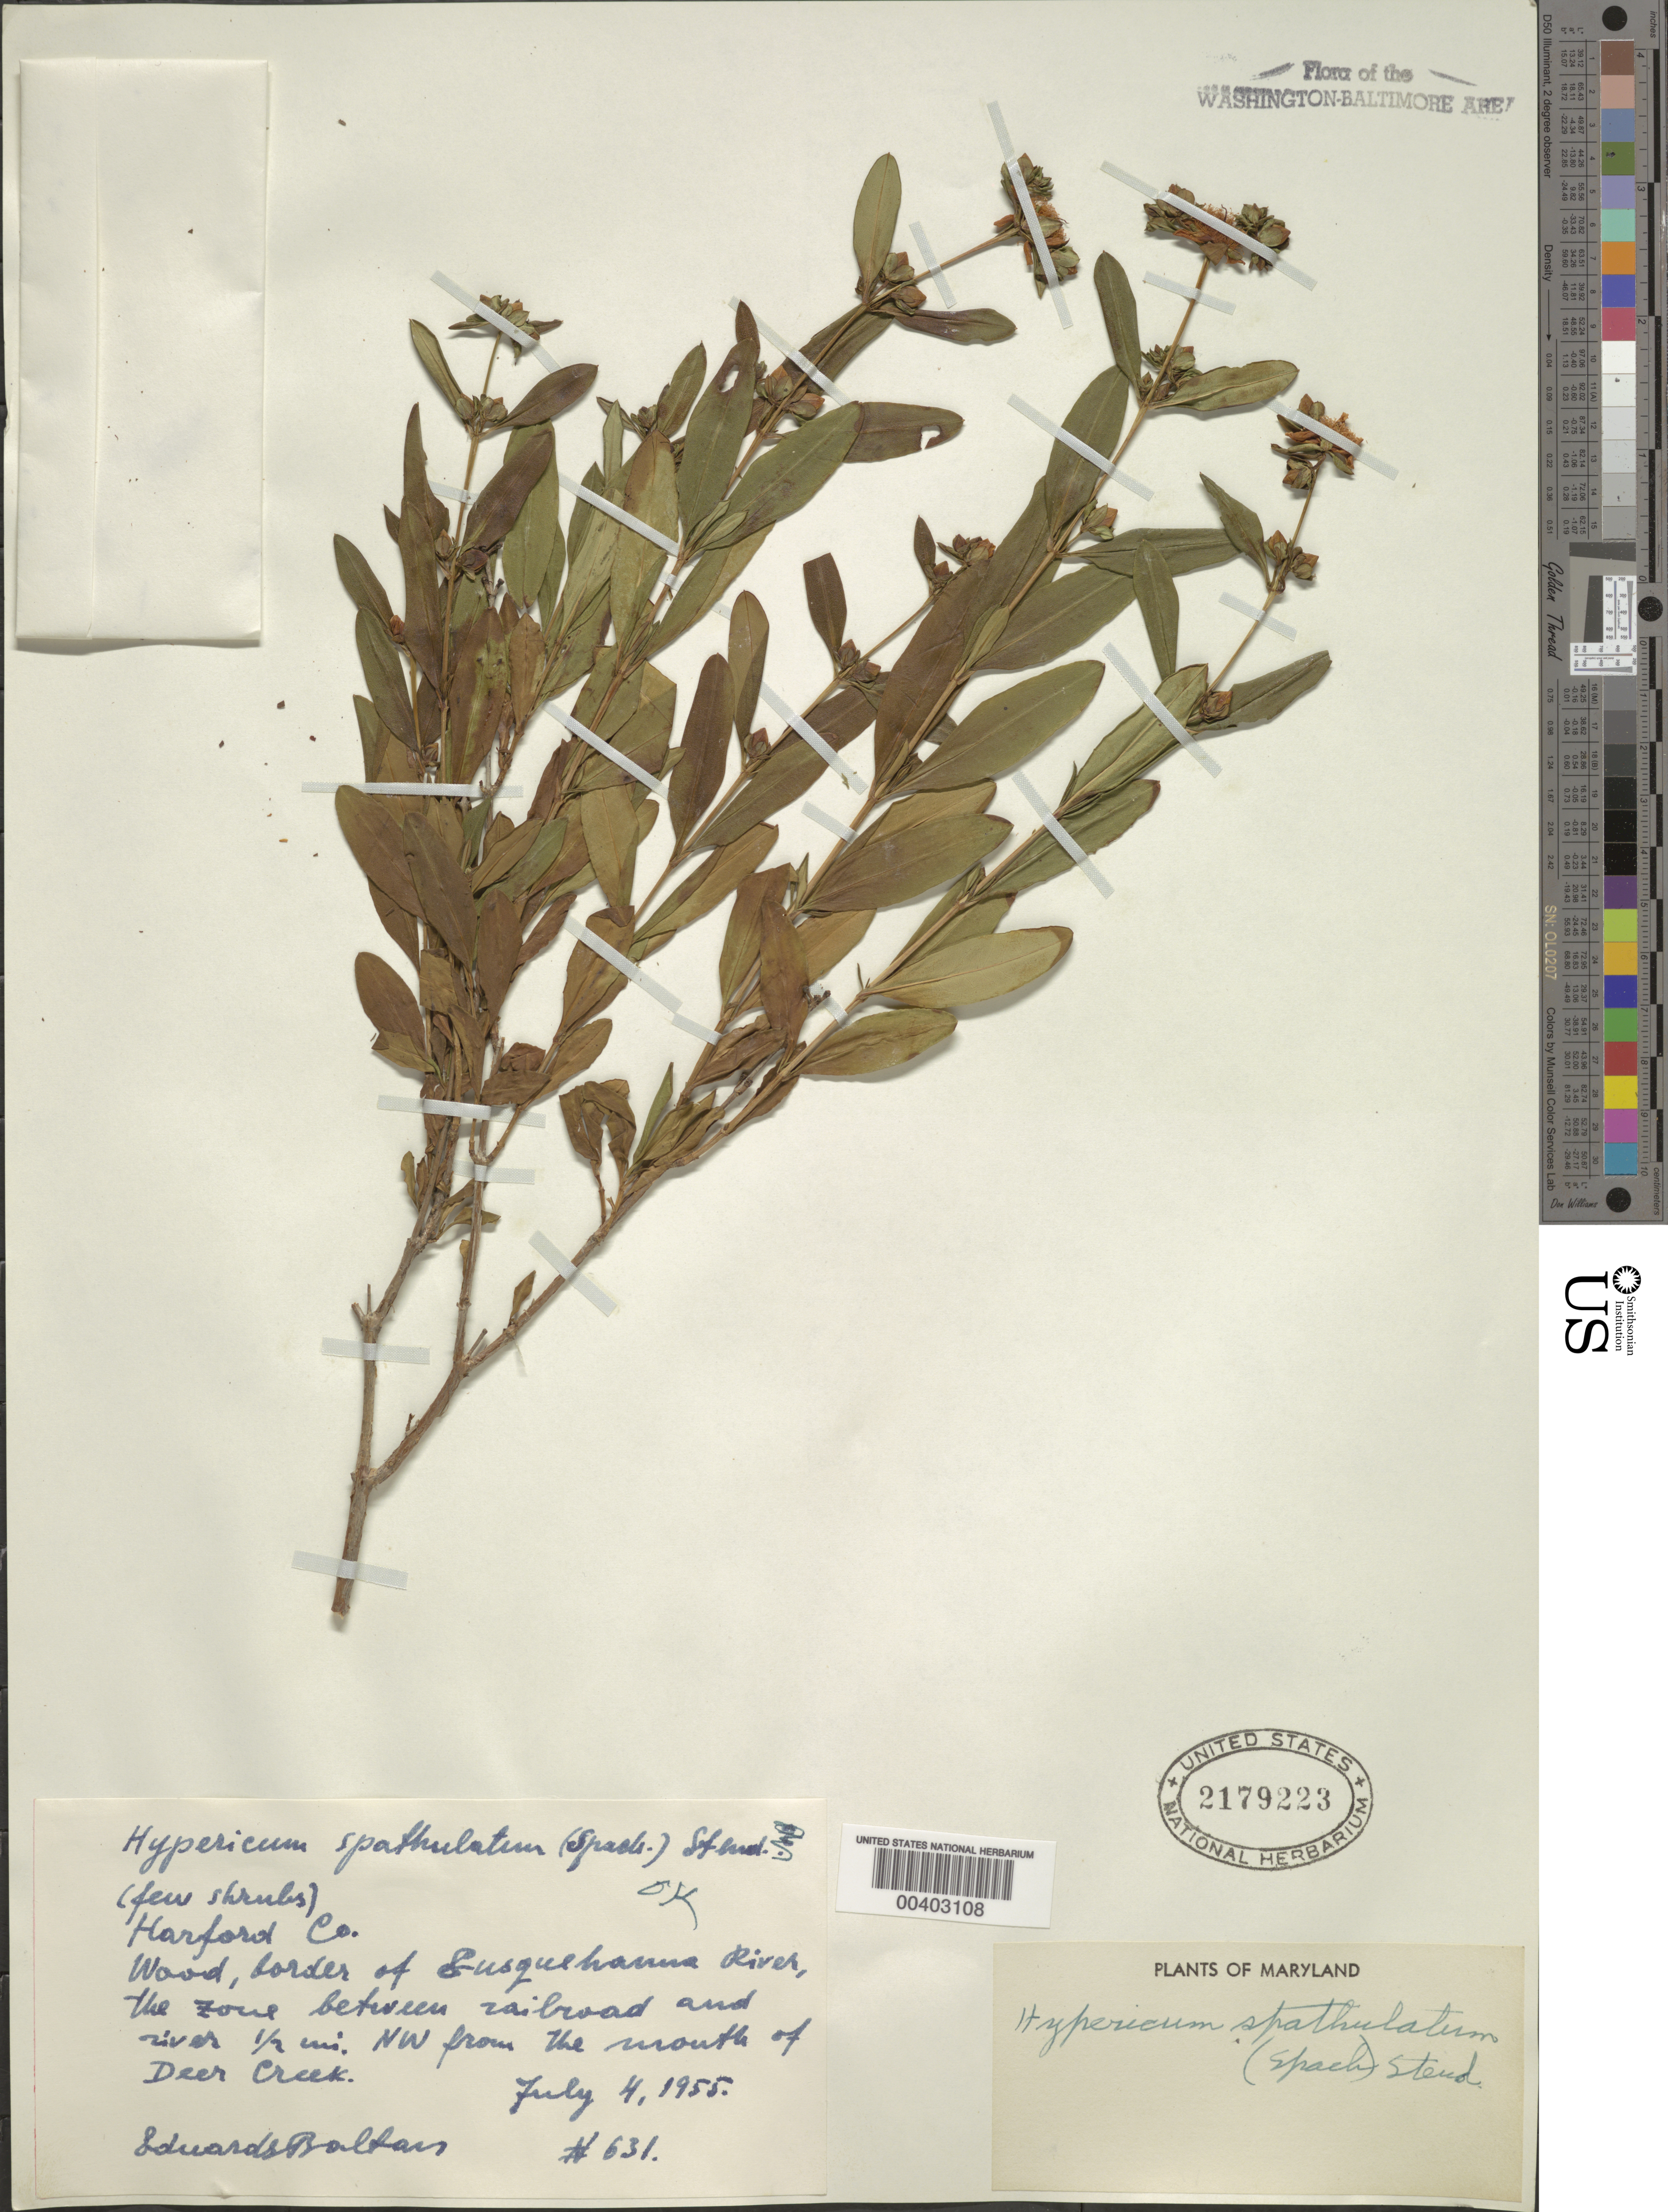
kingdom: Plantae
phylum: Tracheophyta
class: Magnoliopsida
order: Malpighiales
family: Hypericaceae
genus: Hypericum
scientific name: Hypericum prolificum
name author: L.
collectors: E. Baltars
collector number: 631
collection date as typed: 04 Jul 1955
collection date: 1955-07-04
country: United States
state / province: Maryland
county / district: Harford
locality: Susquehanna River, northwest of Deer Creek Mouth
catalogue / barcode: US 2179223